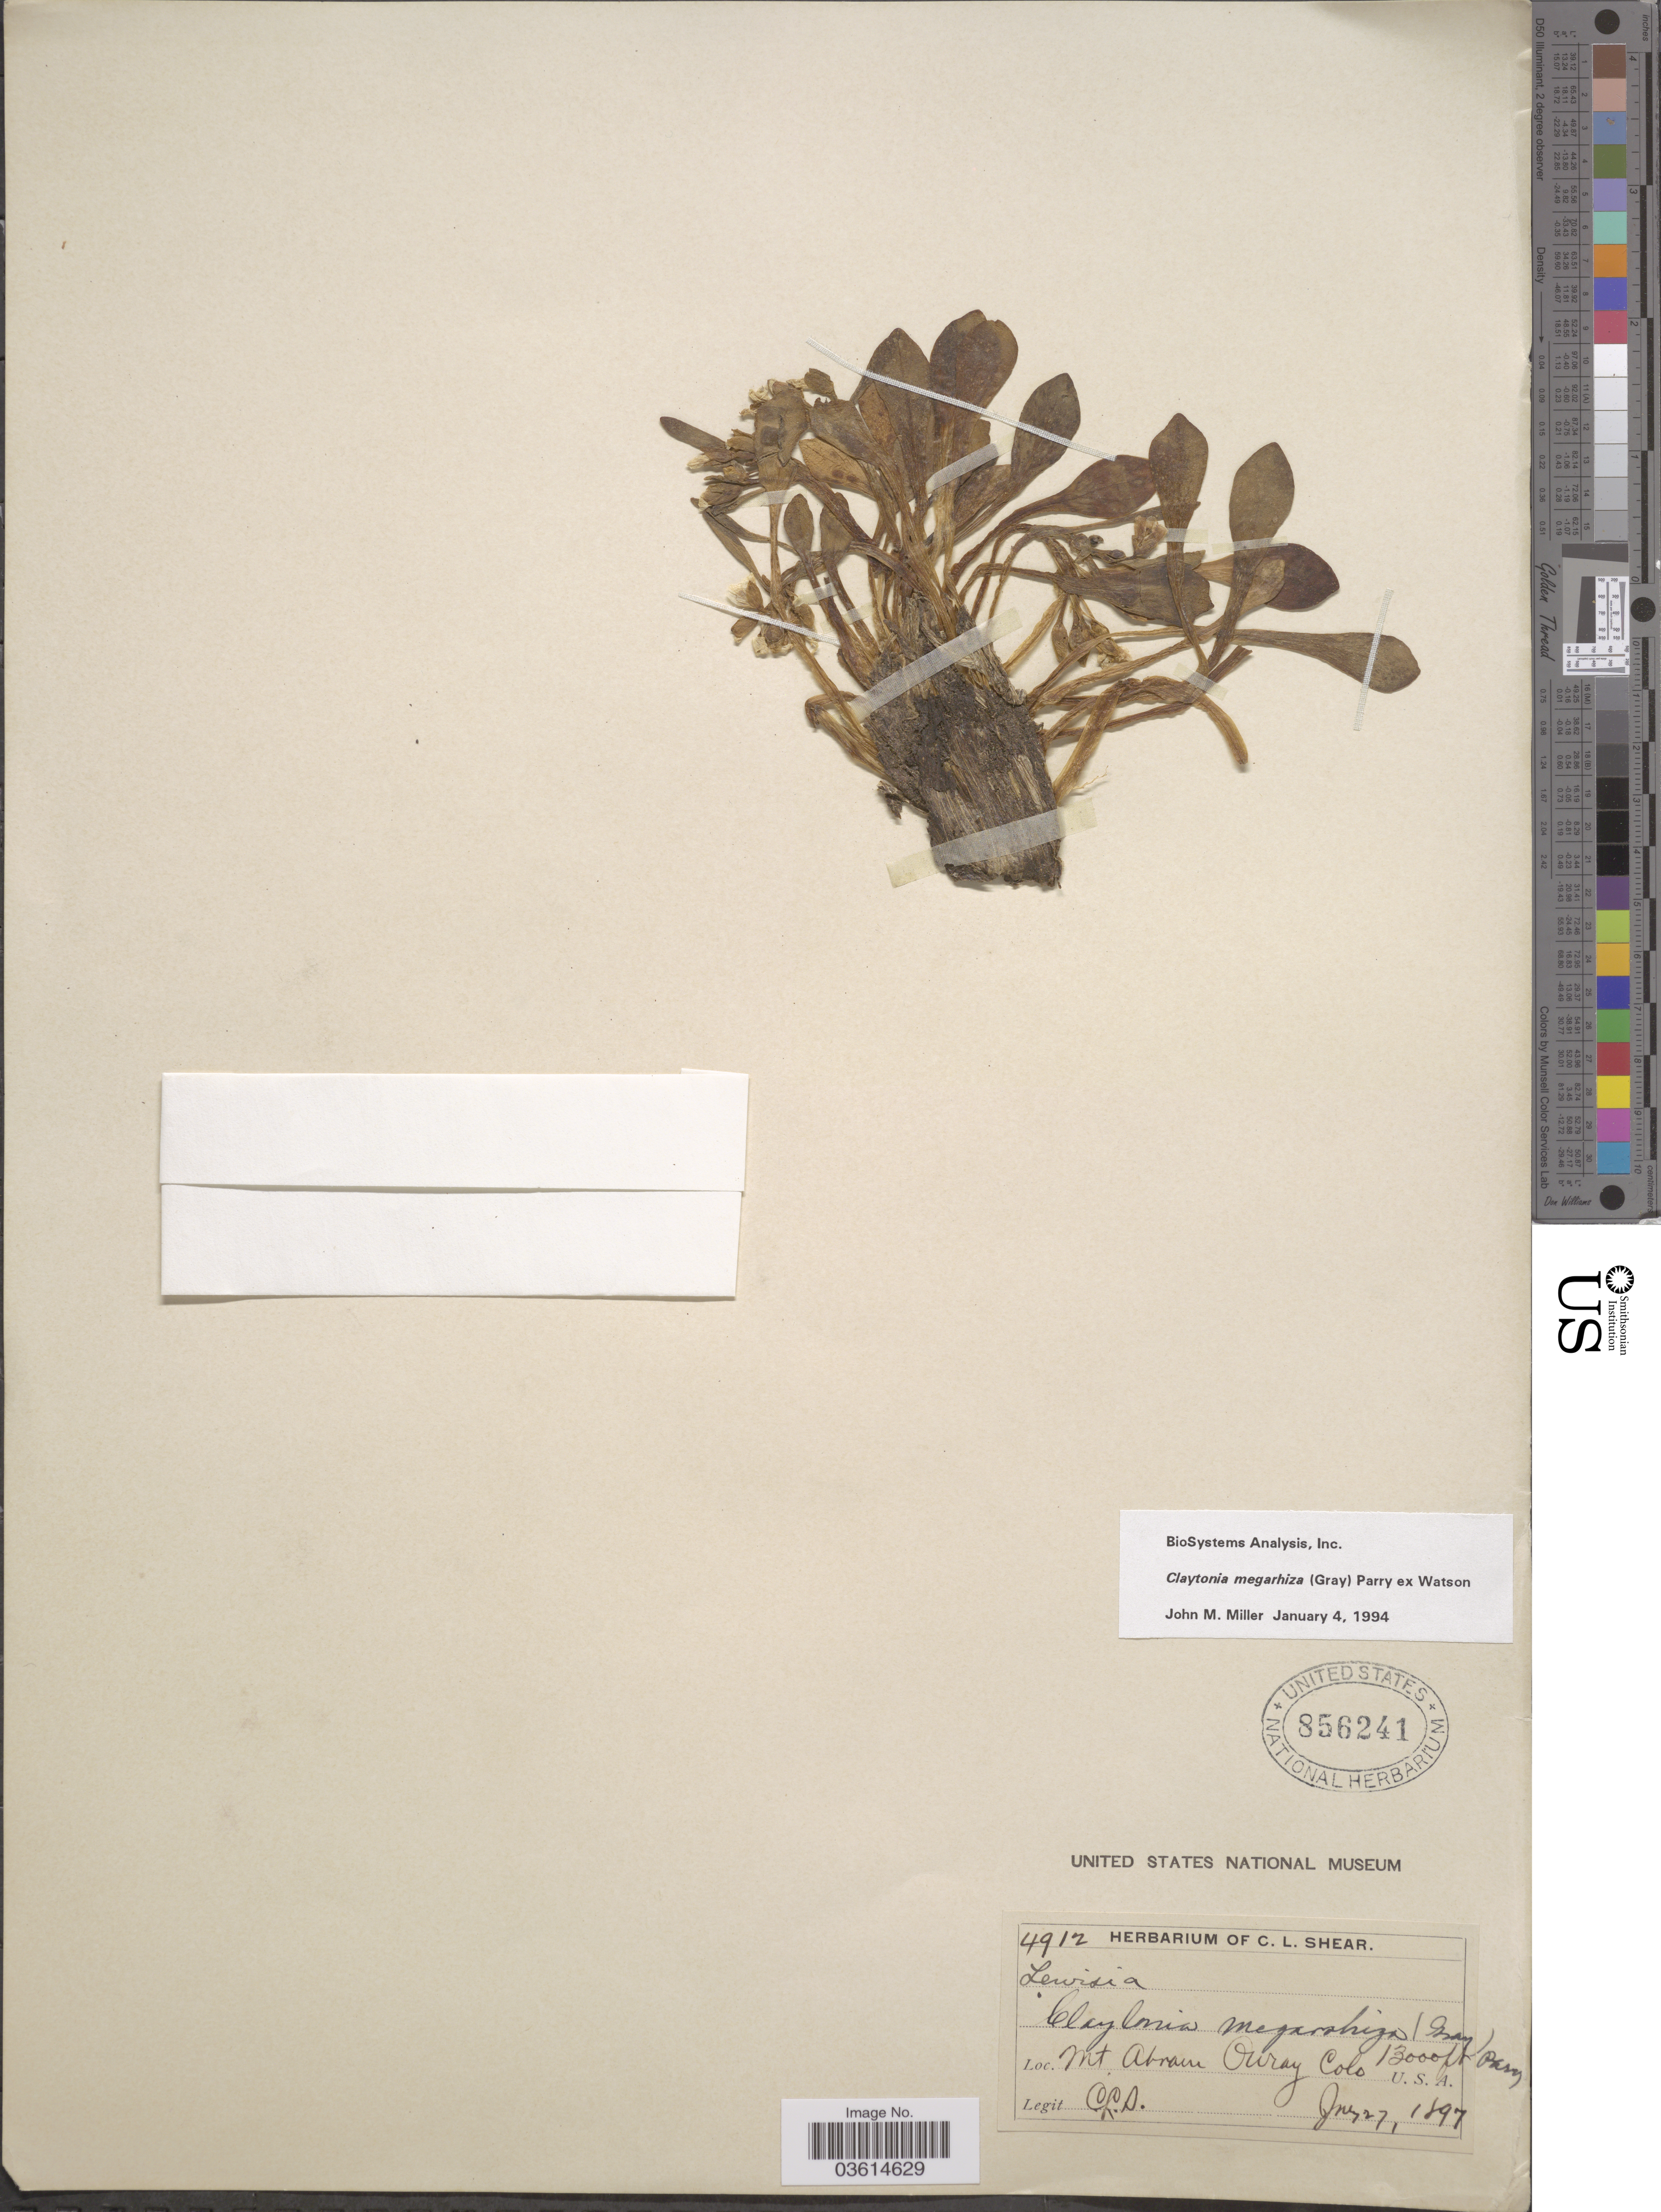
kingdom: Plantae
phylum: Tracheophyta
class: Magnoliopsida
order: Caryophyllales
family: Montiaceae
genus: Claytonia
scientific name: Claytonia megarhiza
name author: (A. Gray) Parry ex S. Watson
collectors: C. L. Shear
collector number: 4912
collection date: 1897-07-27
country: United States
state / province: Colorado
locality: Mt. Abram Ouray.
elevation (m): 3962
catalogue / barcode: US 856241